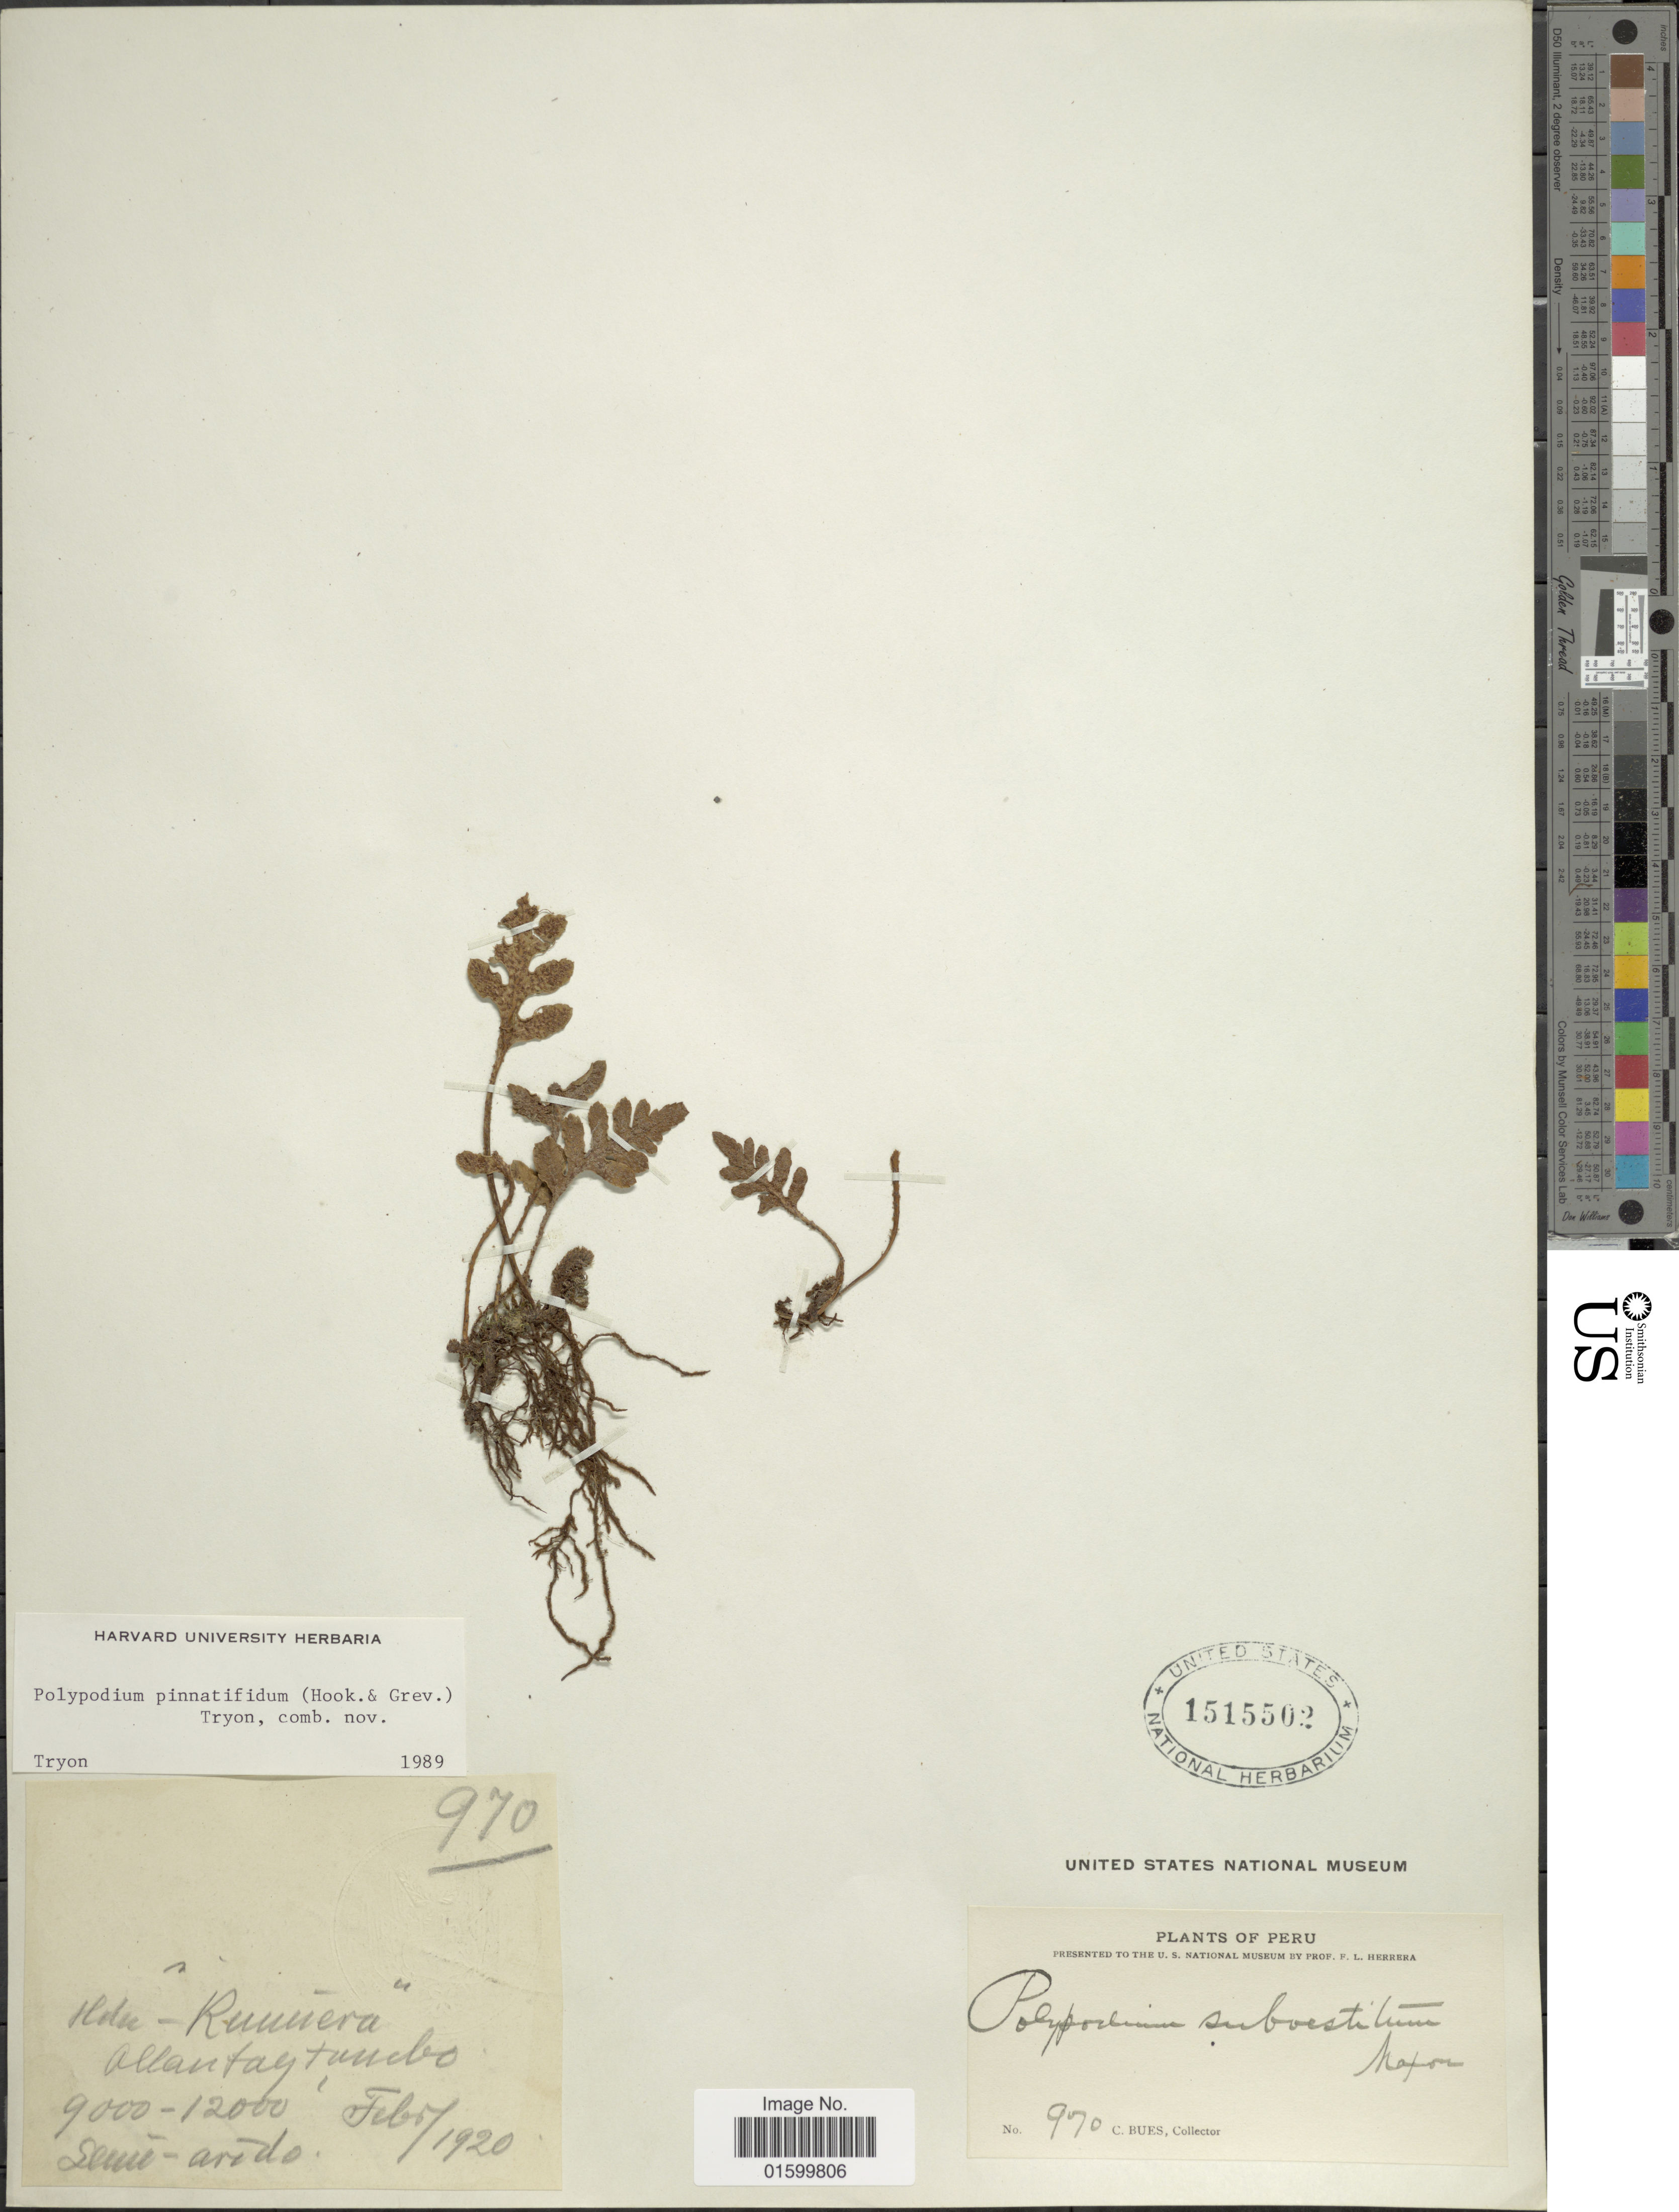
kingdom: Plantae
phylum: Tracheophyta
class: Polypodiopsida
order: Polypodiales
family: Polypodiaceae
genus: Pleopeltis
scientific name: Pleopeltis pinnatifida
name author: Gill.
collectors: C. Bues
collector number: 970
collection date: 1920-02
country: Peru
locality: Hdu-Rivieira, Ollantaytambo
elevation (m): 2743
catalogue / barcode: US 1515502